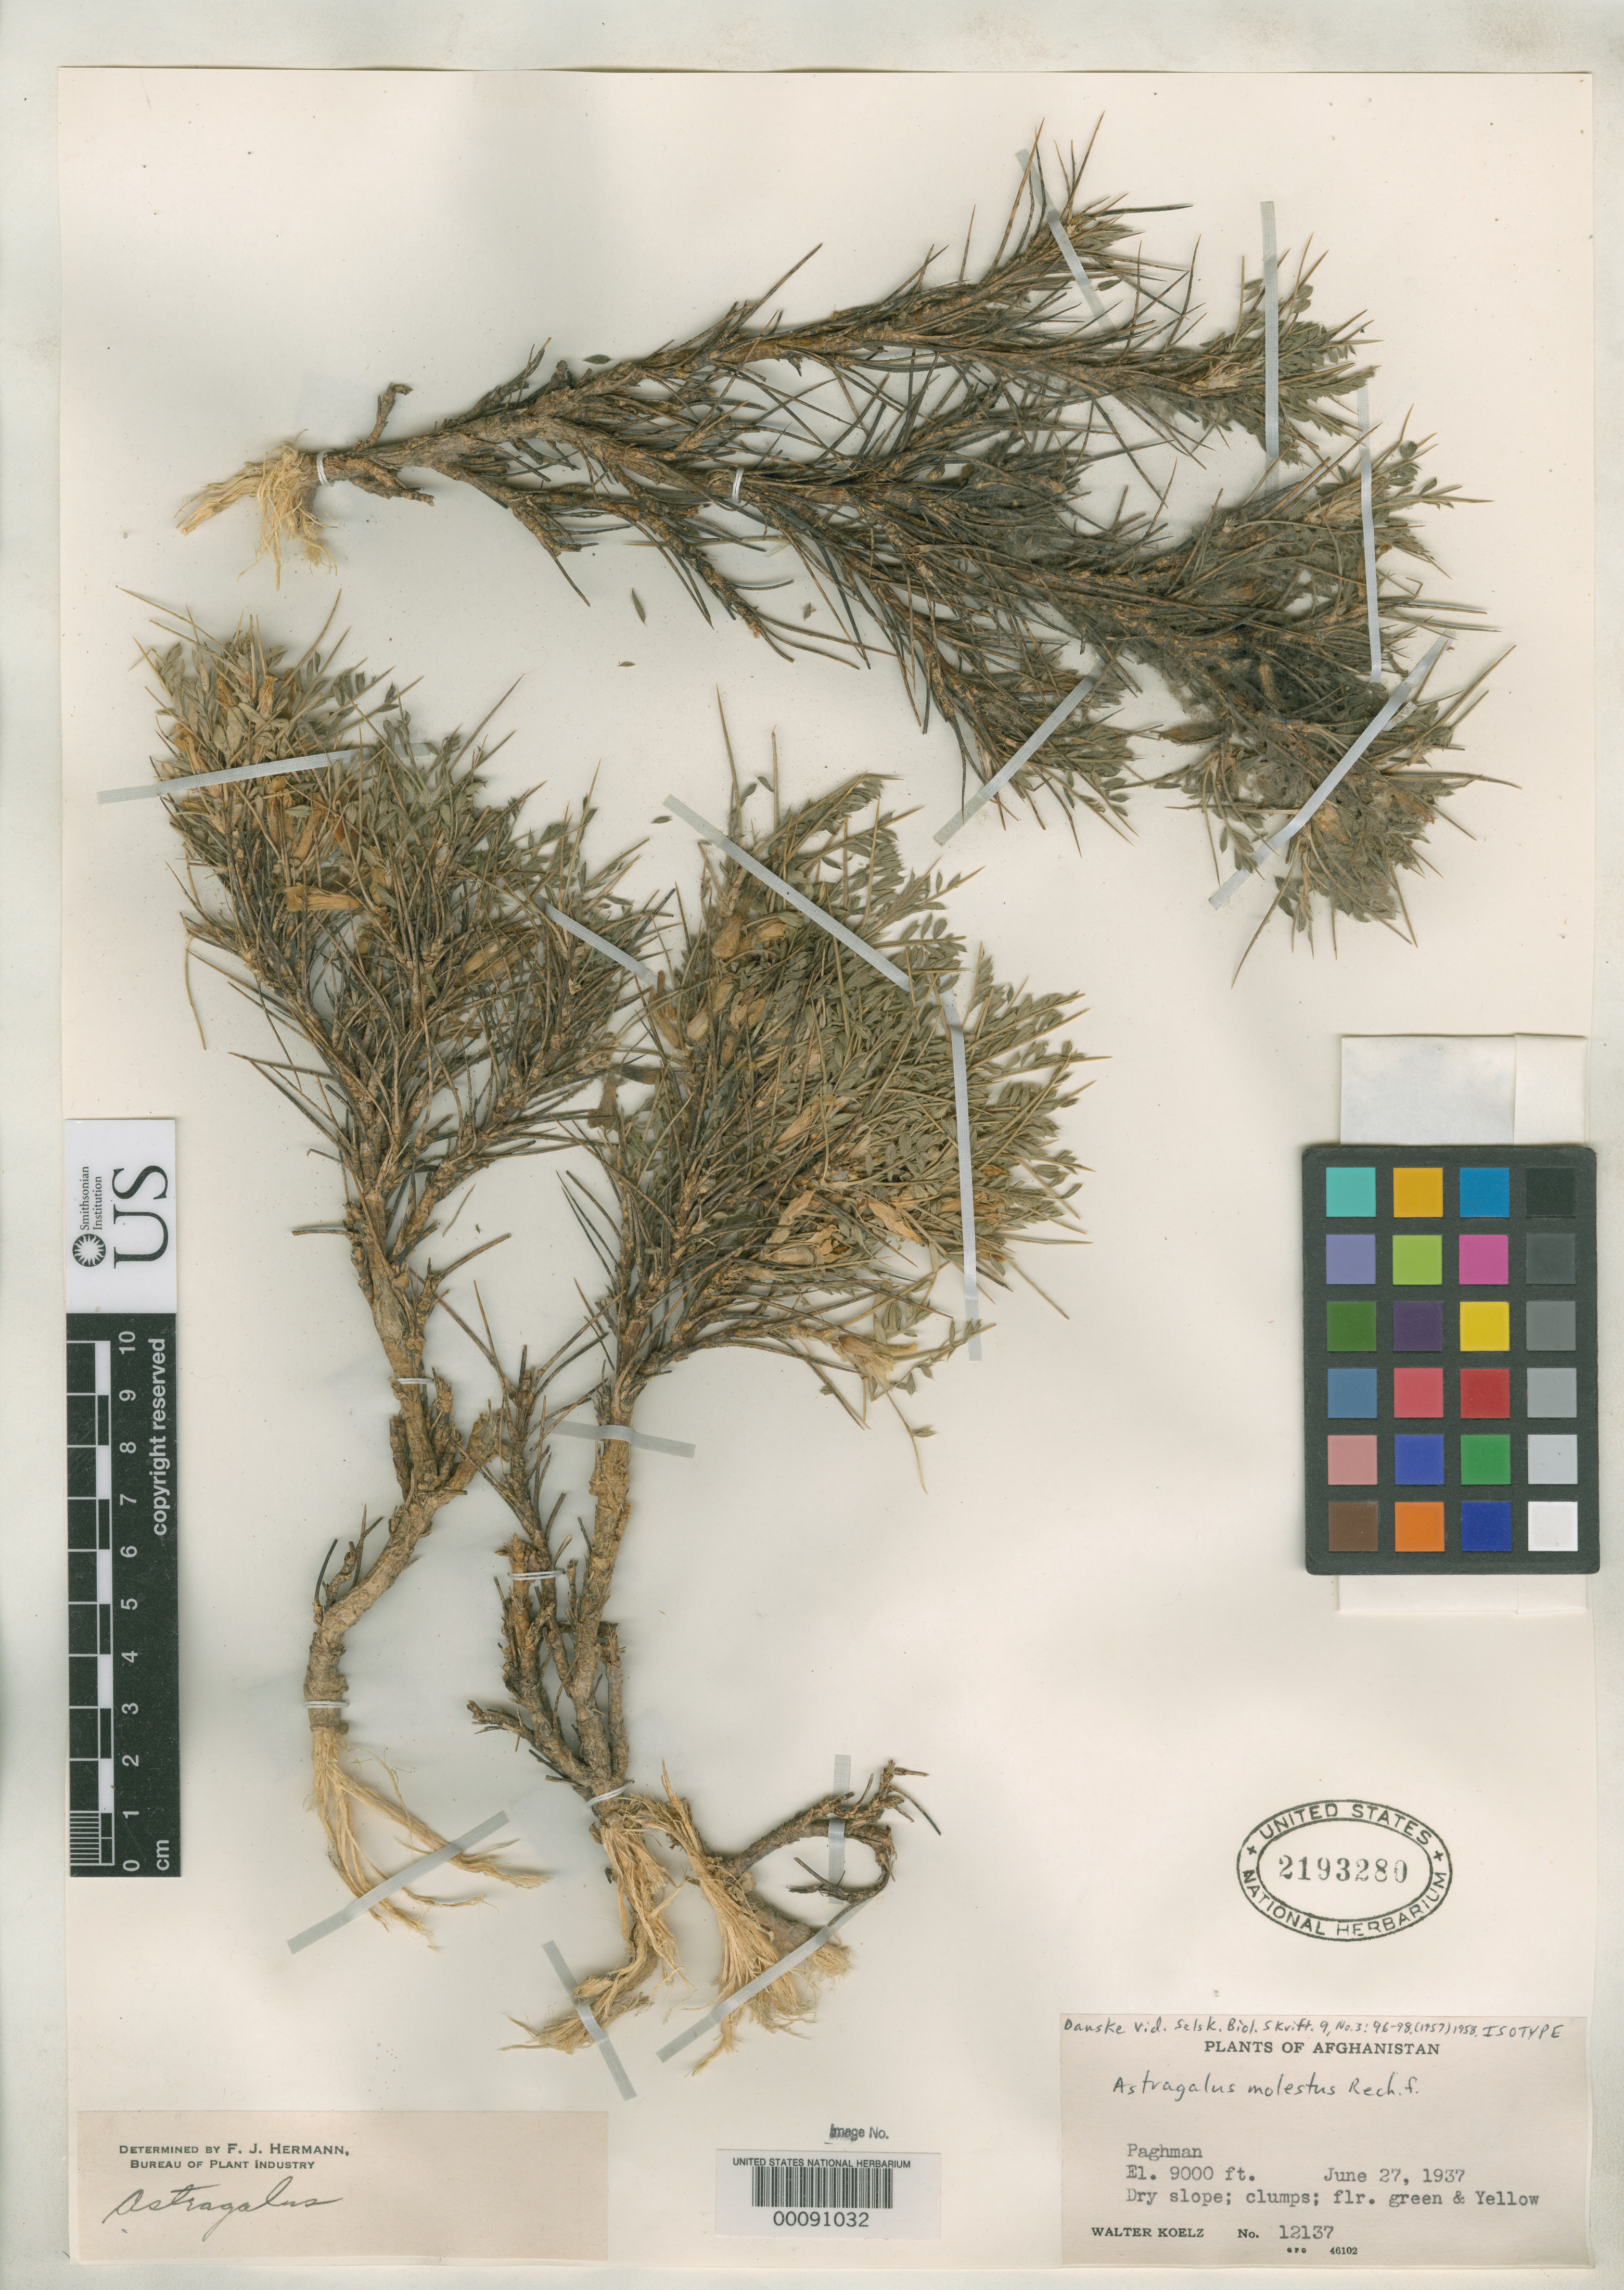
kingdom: Plantae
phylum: Tracheophyta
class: Magnoliopsida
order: Fabales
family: Fabaceae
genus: Astragalus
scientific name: Astragalus molestus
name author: Rech. f.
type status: Isotype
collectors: W. N. Koelz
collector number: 12137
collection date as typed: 27 Jun 1937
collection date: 1937-06-27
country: Afghanistan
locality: Paghman.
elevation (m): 2743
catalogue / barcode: US 2193280